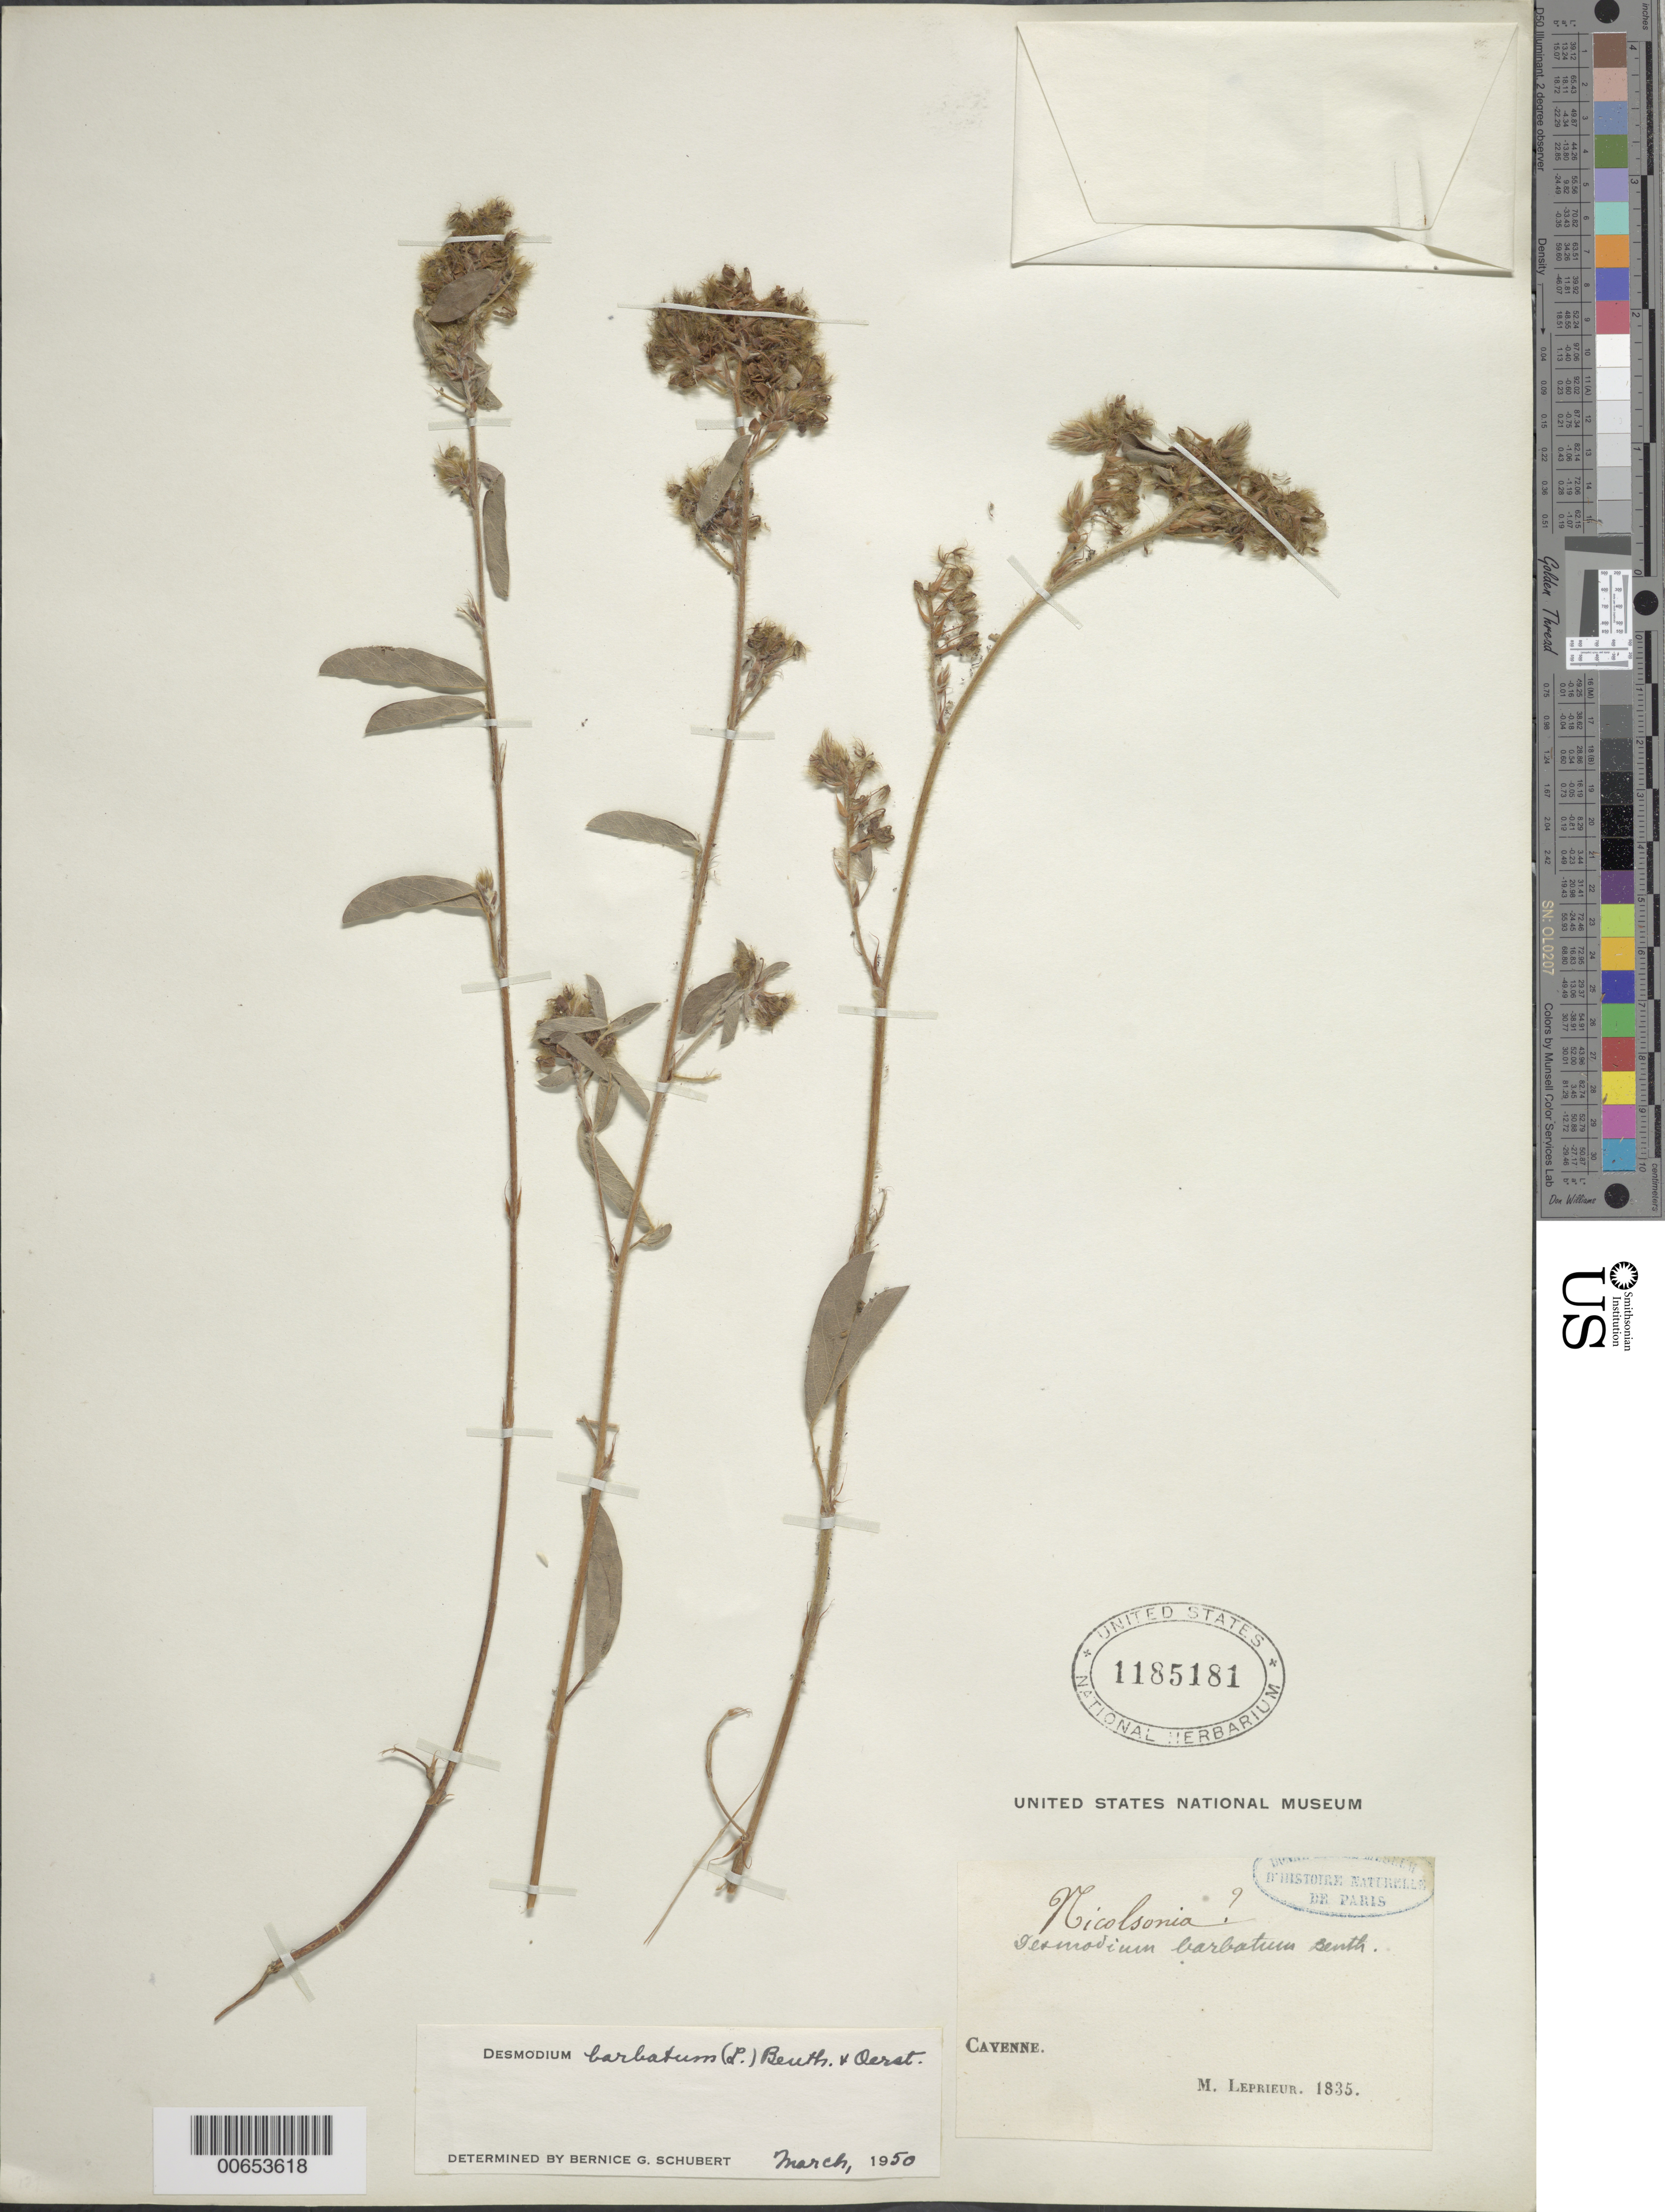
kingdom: Plantae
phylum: Tracheophyta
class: Magnoliopsida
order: Fabales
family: Fabaceae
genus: Grona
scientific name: Grona barbata var. barbata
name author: (L.) H. Ohashi & K. Ohashi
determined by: Strong, Mark T., (BOT), Smithsonian Institution - National Museum of Natural History (UNITED STATES)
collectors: F. M. R. Leprieur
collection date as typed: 1835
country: French Guiana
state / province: Cayenne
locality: Cayenne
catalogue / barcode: US 1185181